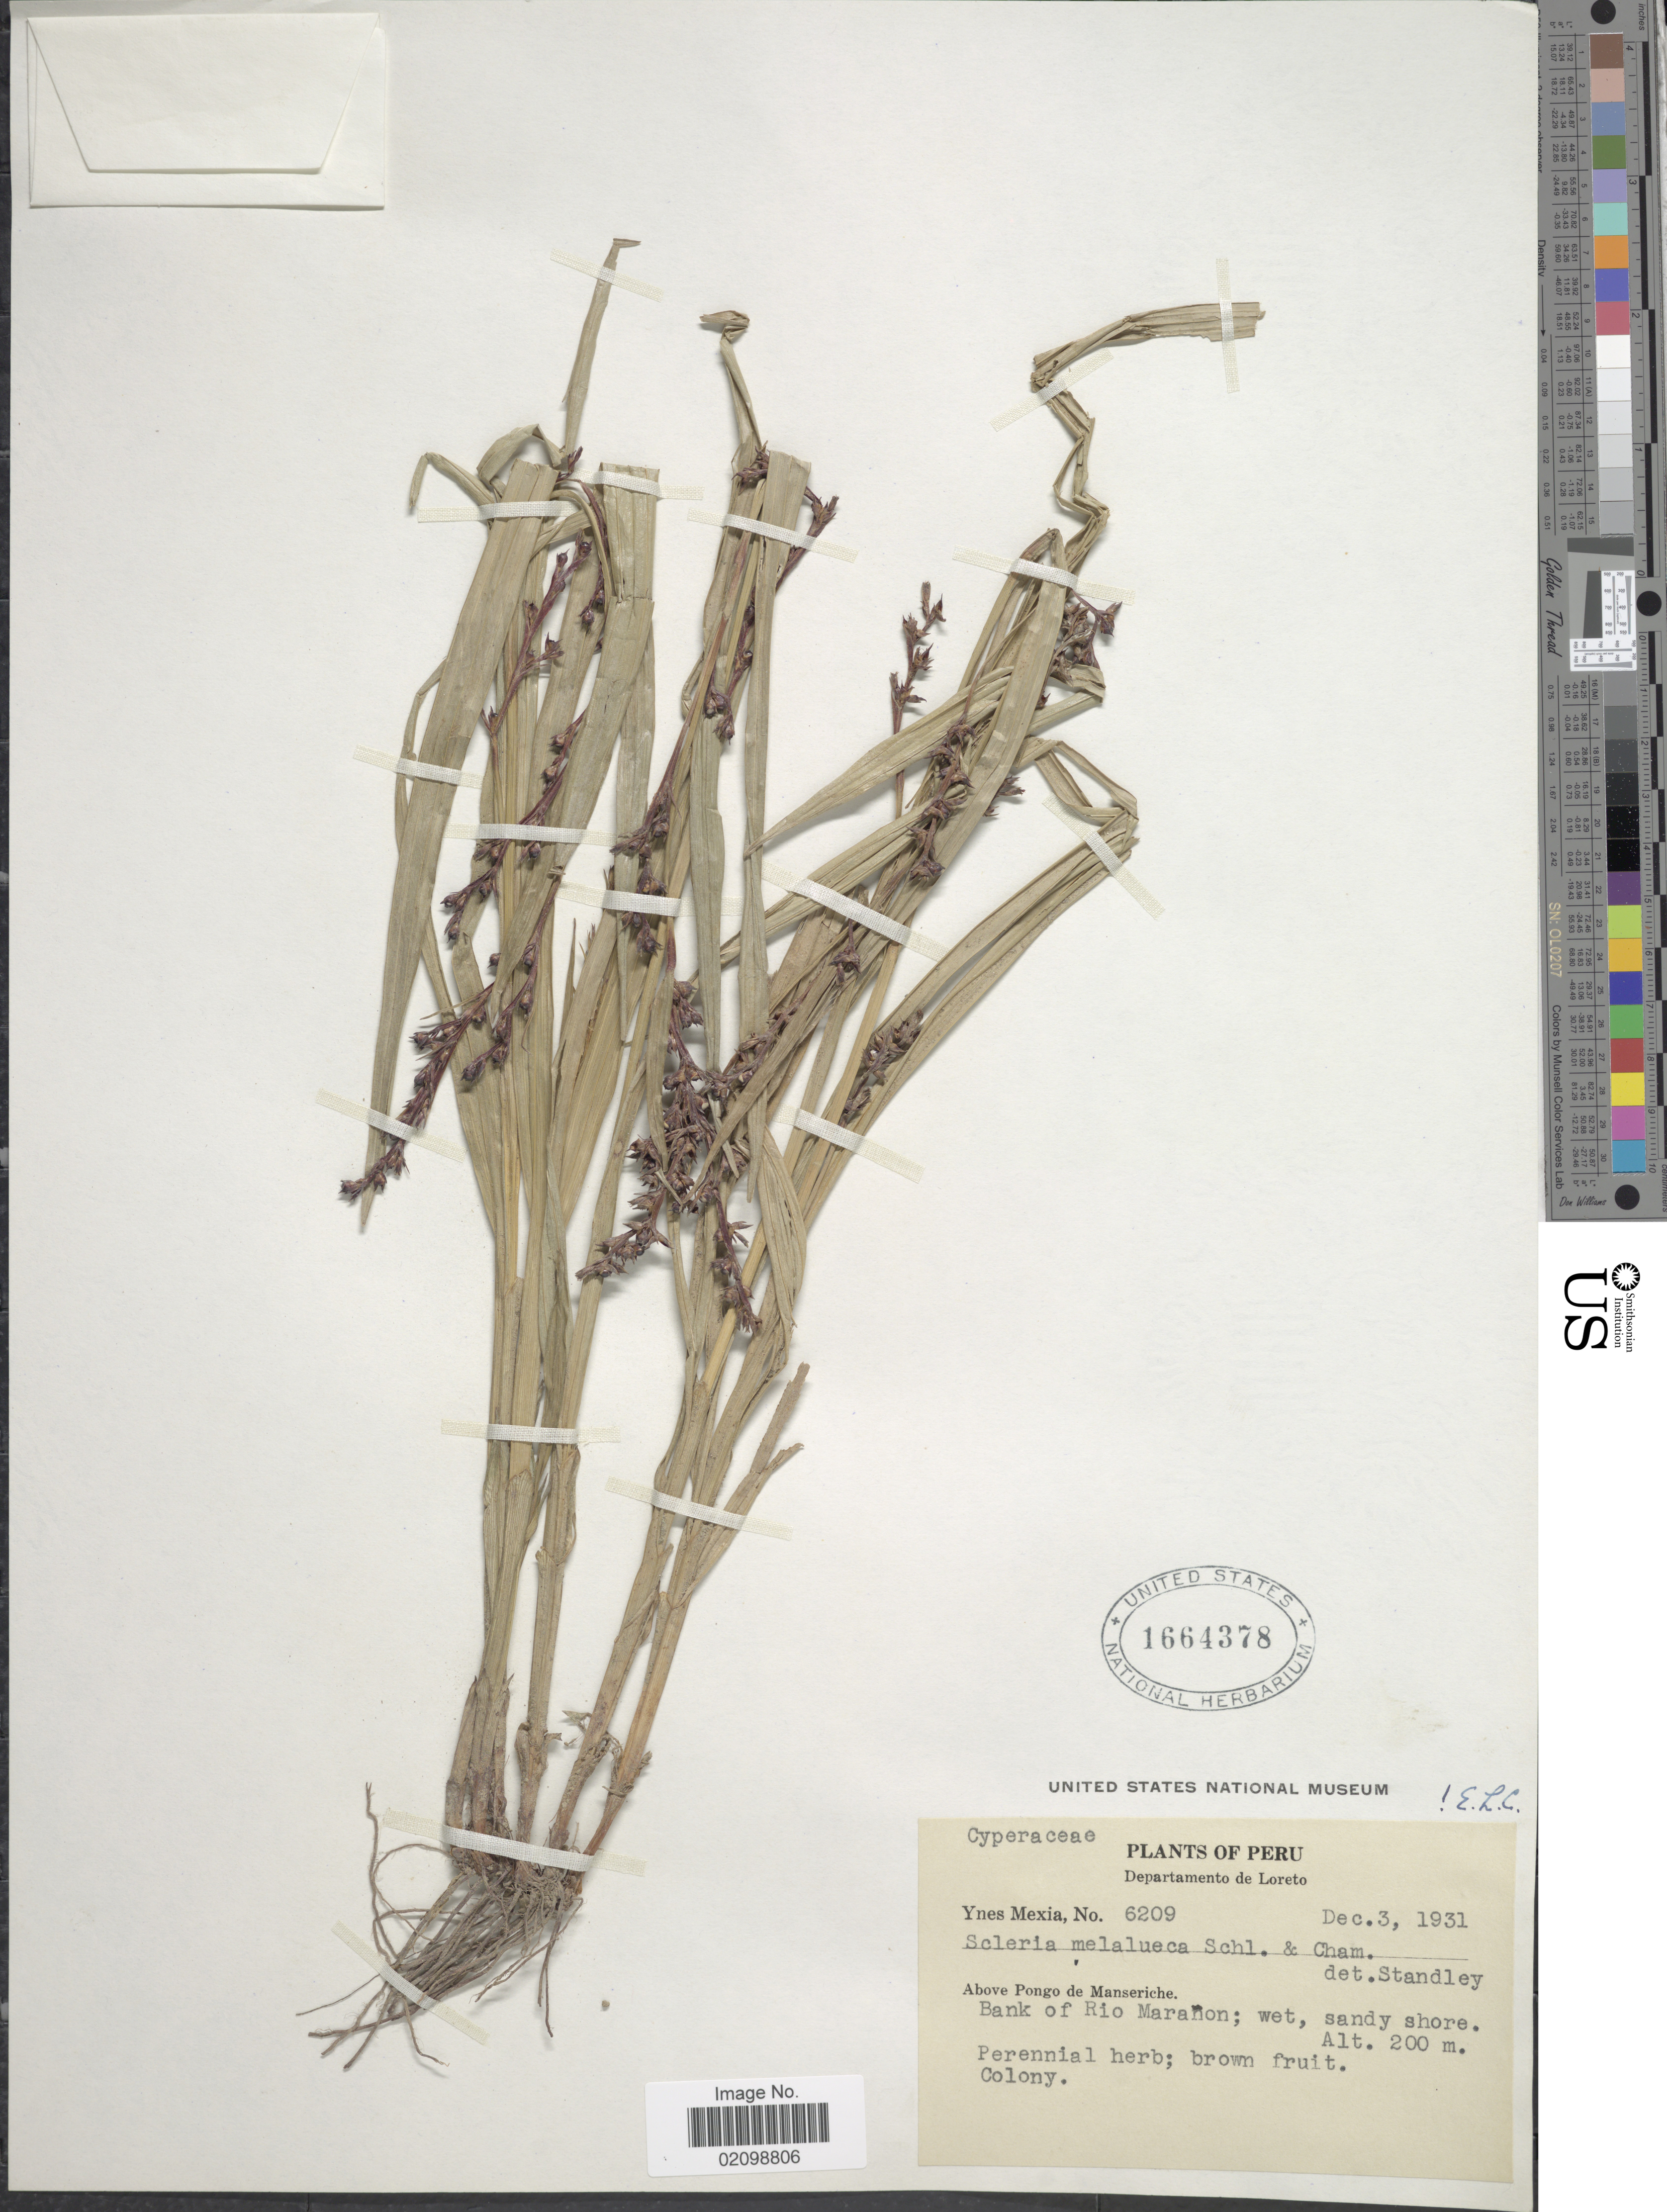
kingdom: Plantae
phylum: Tracheophyta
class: Liliopsida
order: Poales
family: Cyperaceae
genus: Scleria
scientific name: Scleria gaertneri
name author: Raddi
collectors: Y. Mexia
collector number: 6209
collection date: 1931-12-03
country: Peru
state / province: Loreto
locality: Above Pongo de Manseriche, Bank of Rio Maranon; wet sandy shore.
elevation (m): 200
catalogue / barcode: US 1664378